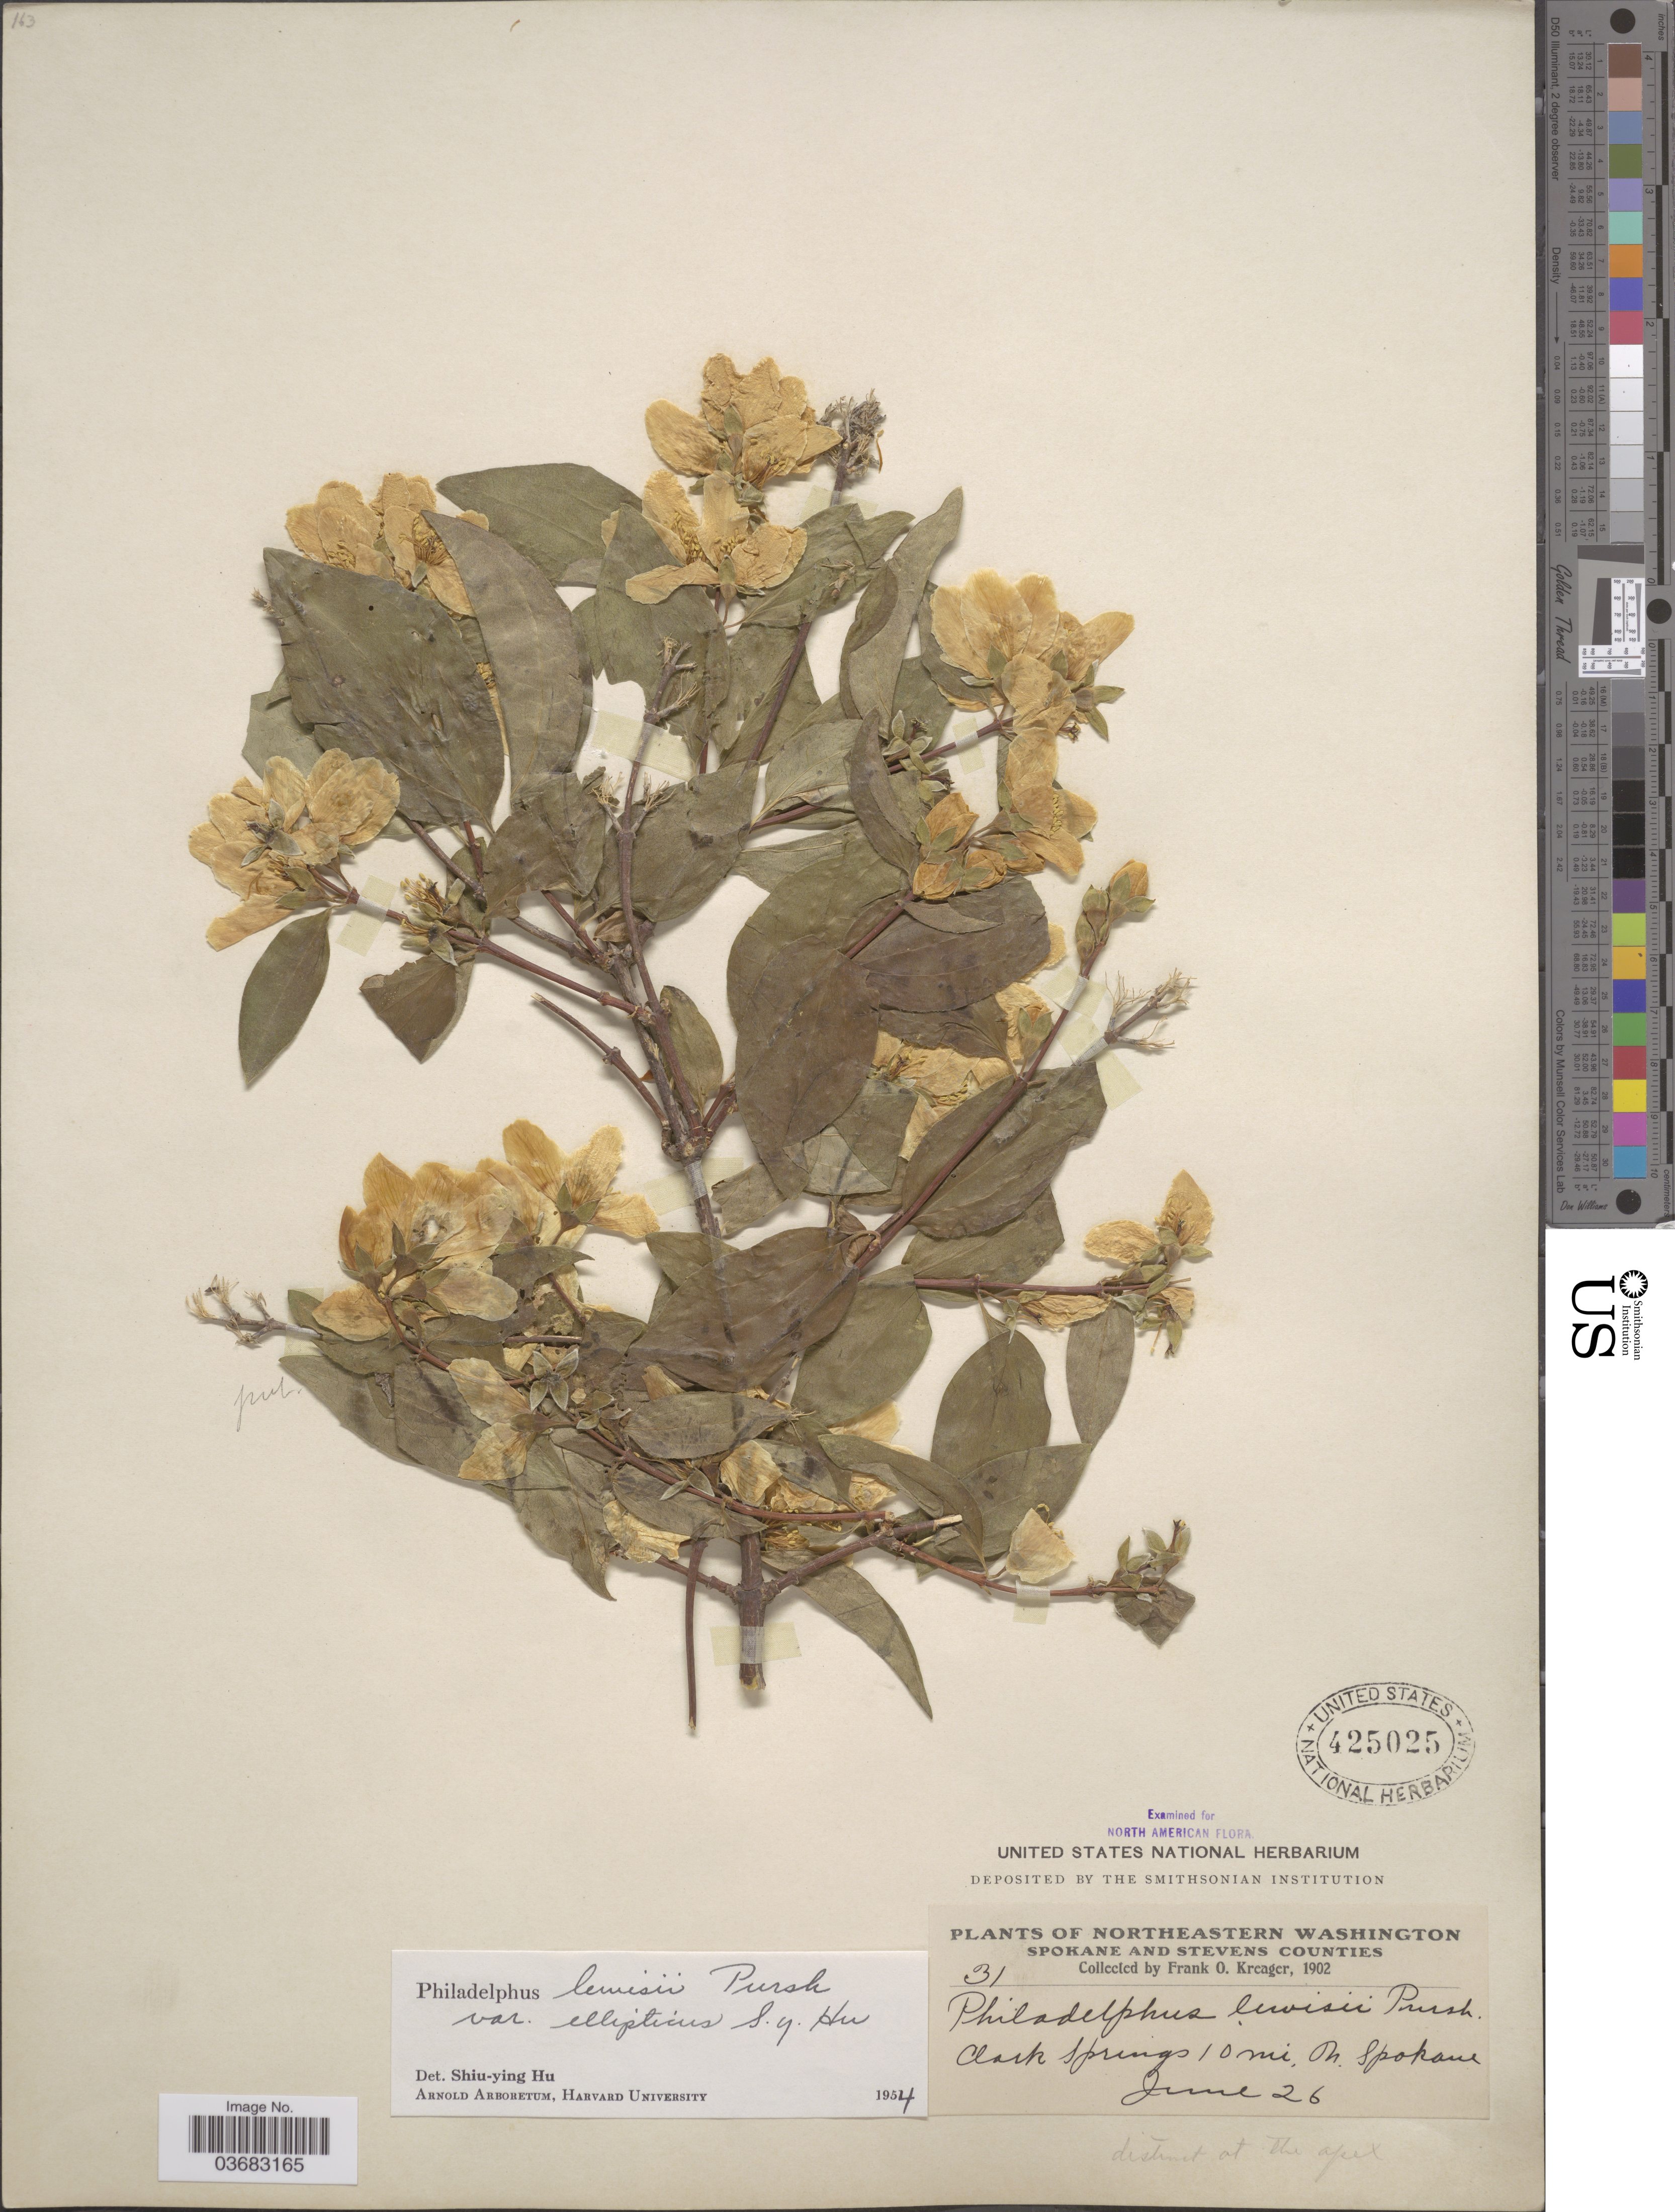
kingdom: Plantae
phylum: Tracheophyta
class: Magnoliopsida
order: Cornales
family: Hydrangeaceae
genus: Philadelphus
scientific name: Philadelphus lewisii var. ellipticus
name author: S.Y. Hu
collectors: F. Kreager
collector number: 31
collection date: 1902-06-26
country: United States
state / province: Washington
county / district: Spokane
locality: Northeastern Washington. Clark Springs 10 mi. N. Spokane.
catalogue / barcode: US 425025